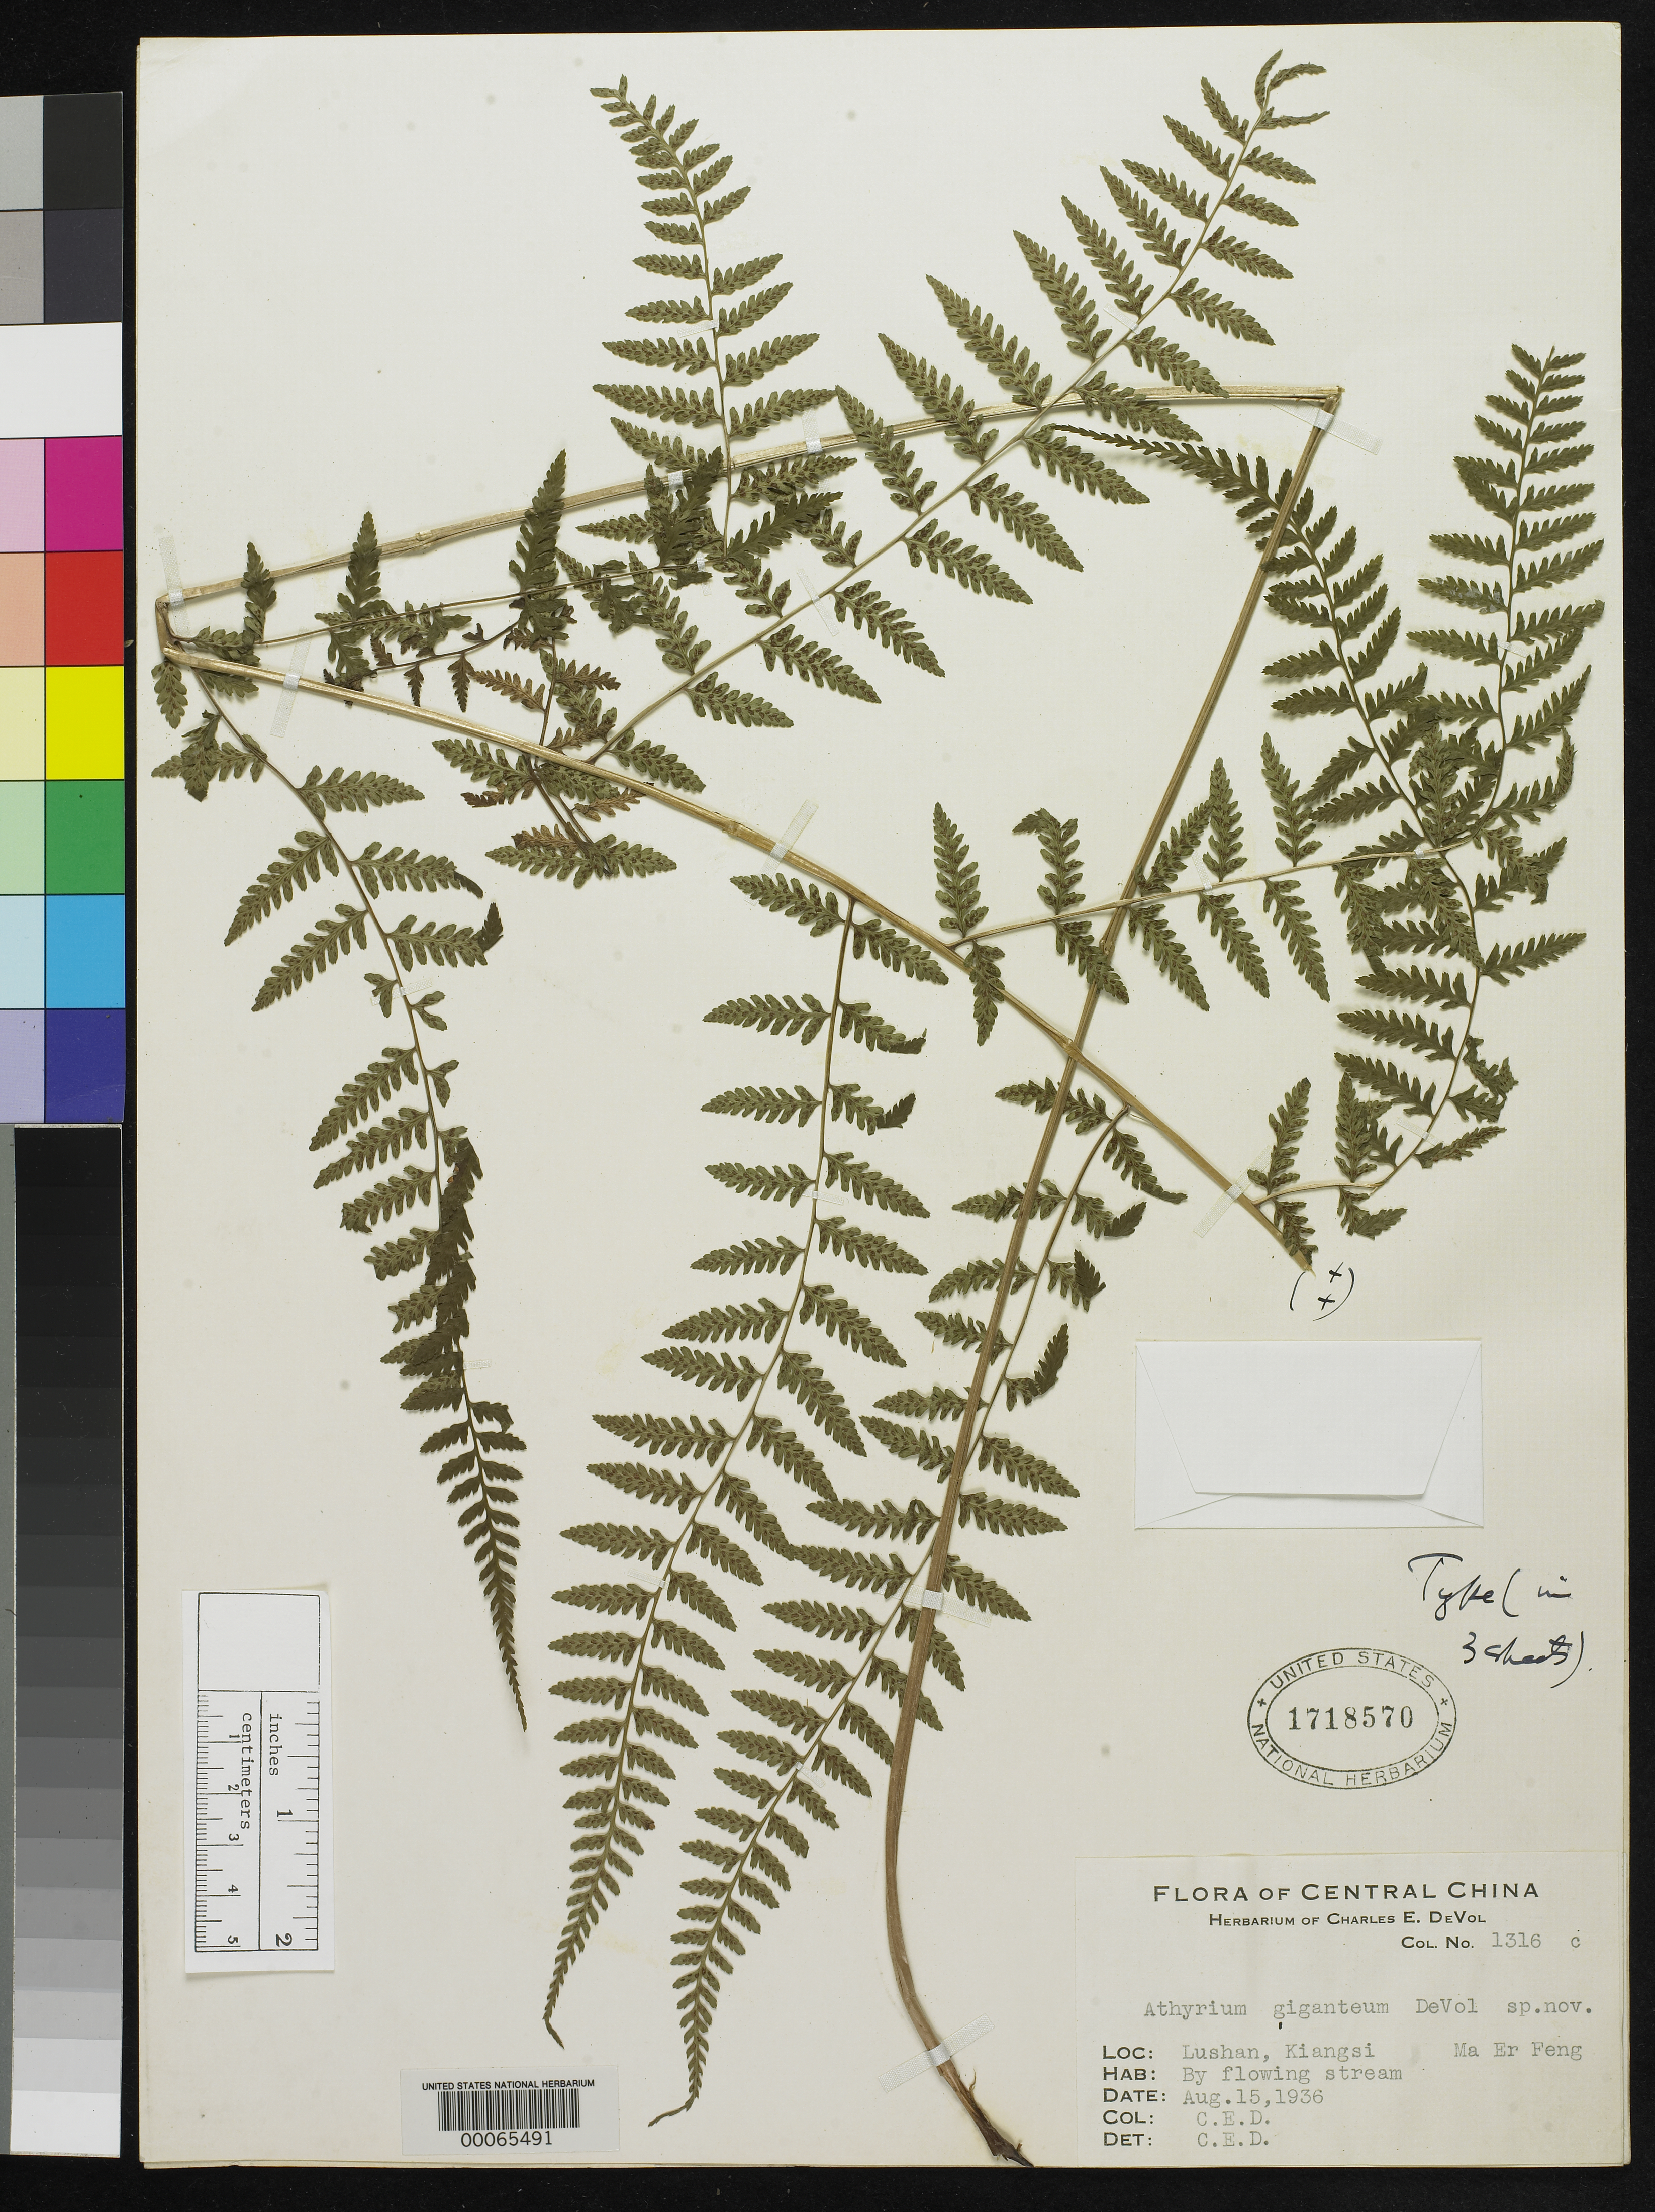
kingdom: Plantae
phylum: Tracheophyta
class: Polypodiopsida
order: Polypodiales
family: Athyriaceae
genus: Athyrium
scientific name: Athyrium gigantum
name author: De Vol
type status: Holotype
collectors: C. E. De Vol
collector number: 1316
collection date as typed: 15 Aug 1936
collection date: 1936-08-15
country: China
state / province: Jiangxi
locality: Lushan, Ma Br Peng.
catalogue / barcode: US 1718570